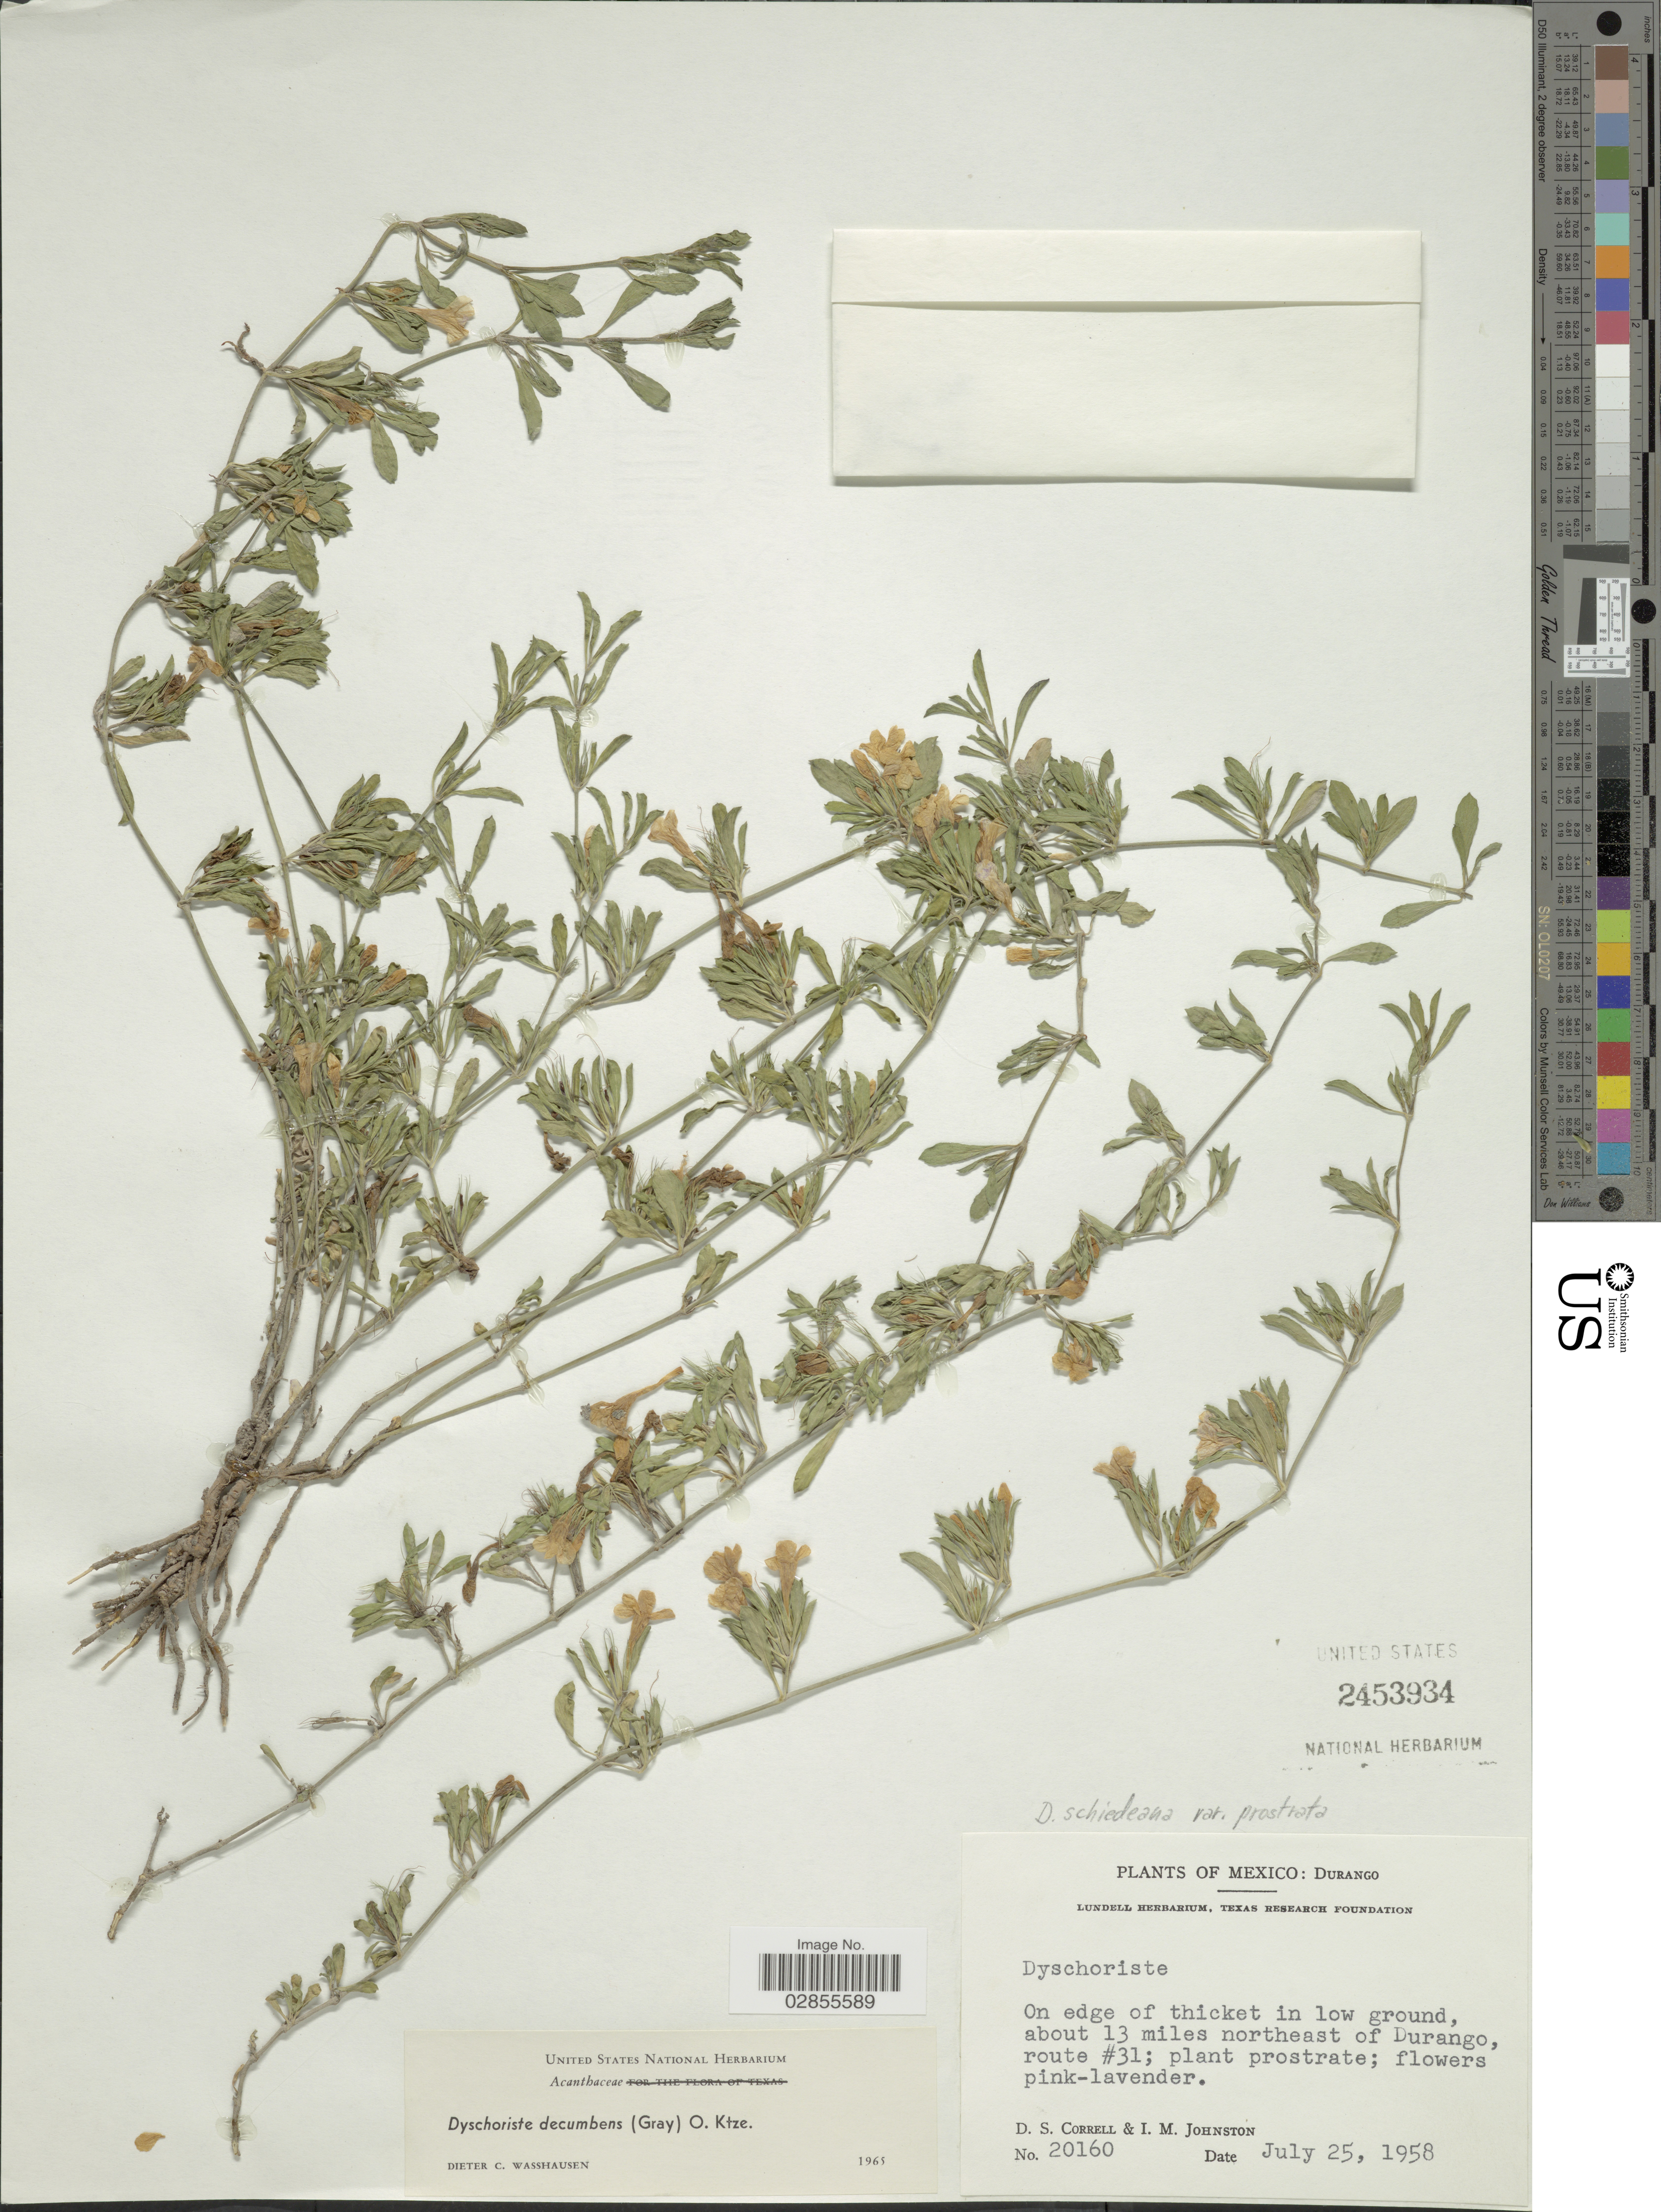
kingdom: Plantae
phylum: Tracheophyta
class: Magnoliopsida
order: Lamiales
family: Acanthaceae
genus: Dyschoriste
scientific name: Dyschoriste schiedeana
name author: (Nees) Kuntze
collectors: D. S. Correll & I.M. Johnston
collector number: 20160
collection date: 1958-07-25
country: Mexico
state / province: Durango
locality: About 13 miles northeast of Durango, route #31.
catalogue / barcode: US 2453934